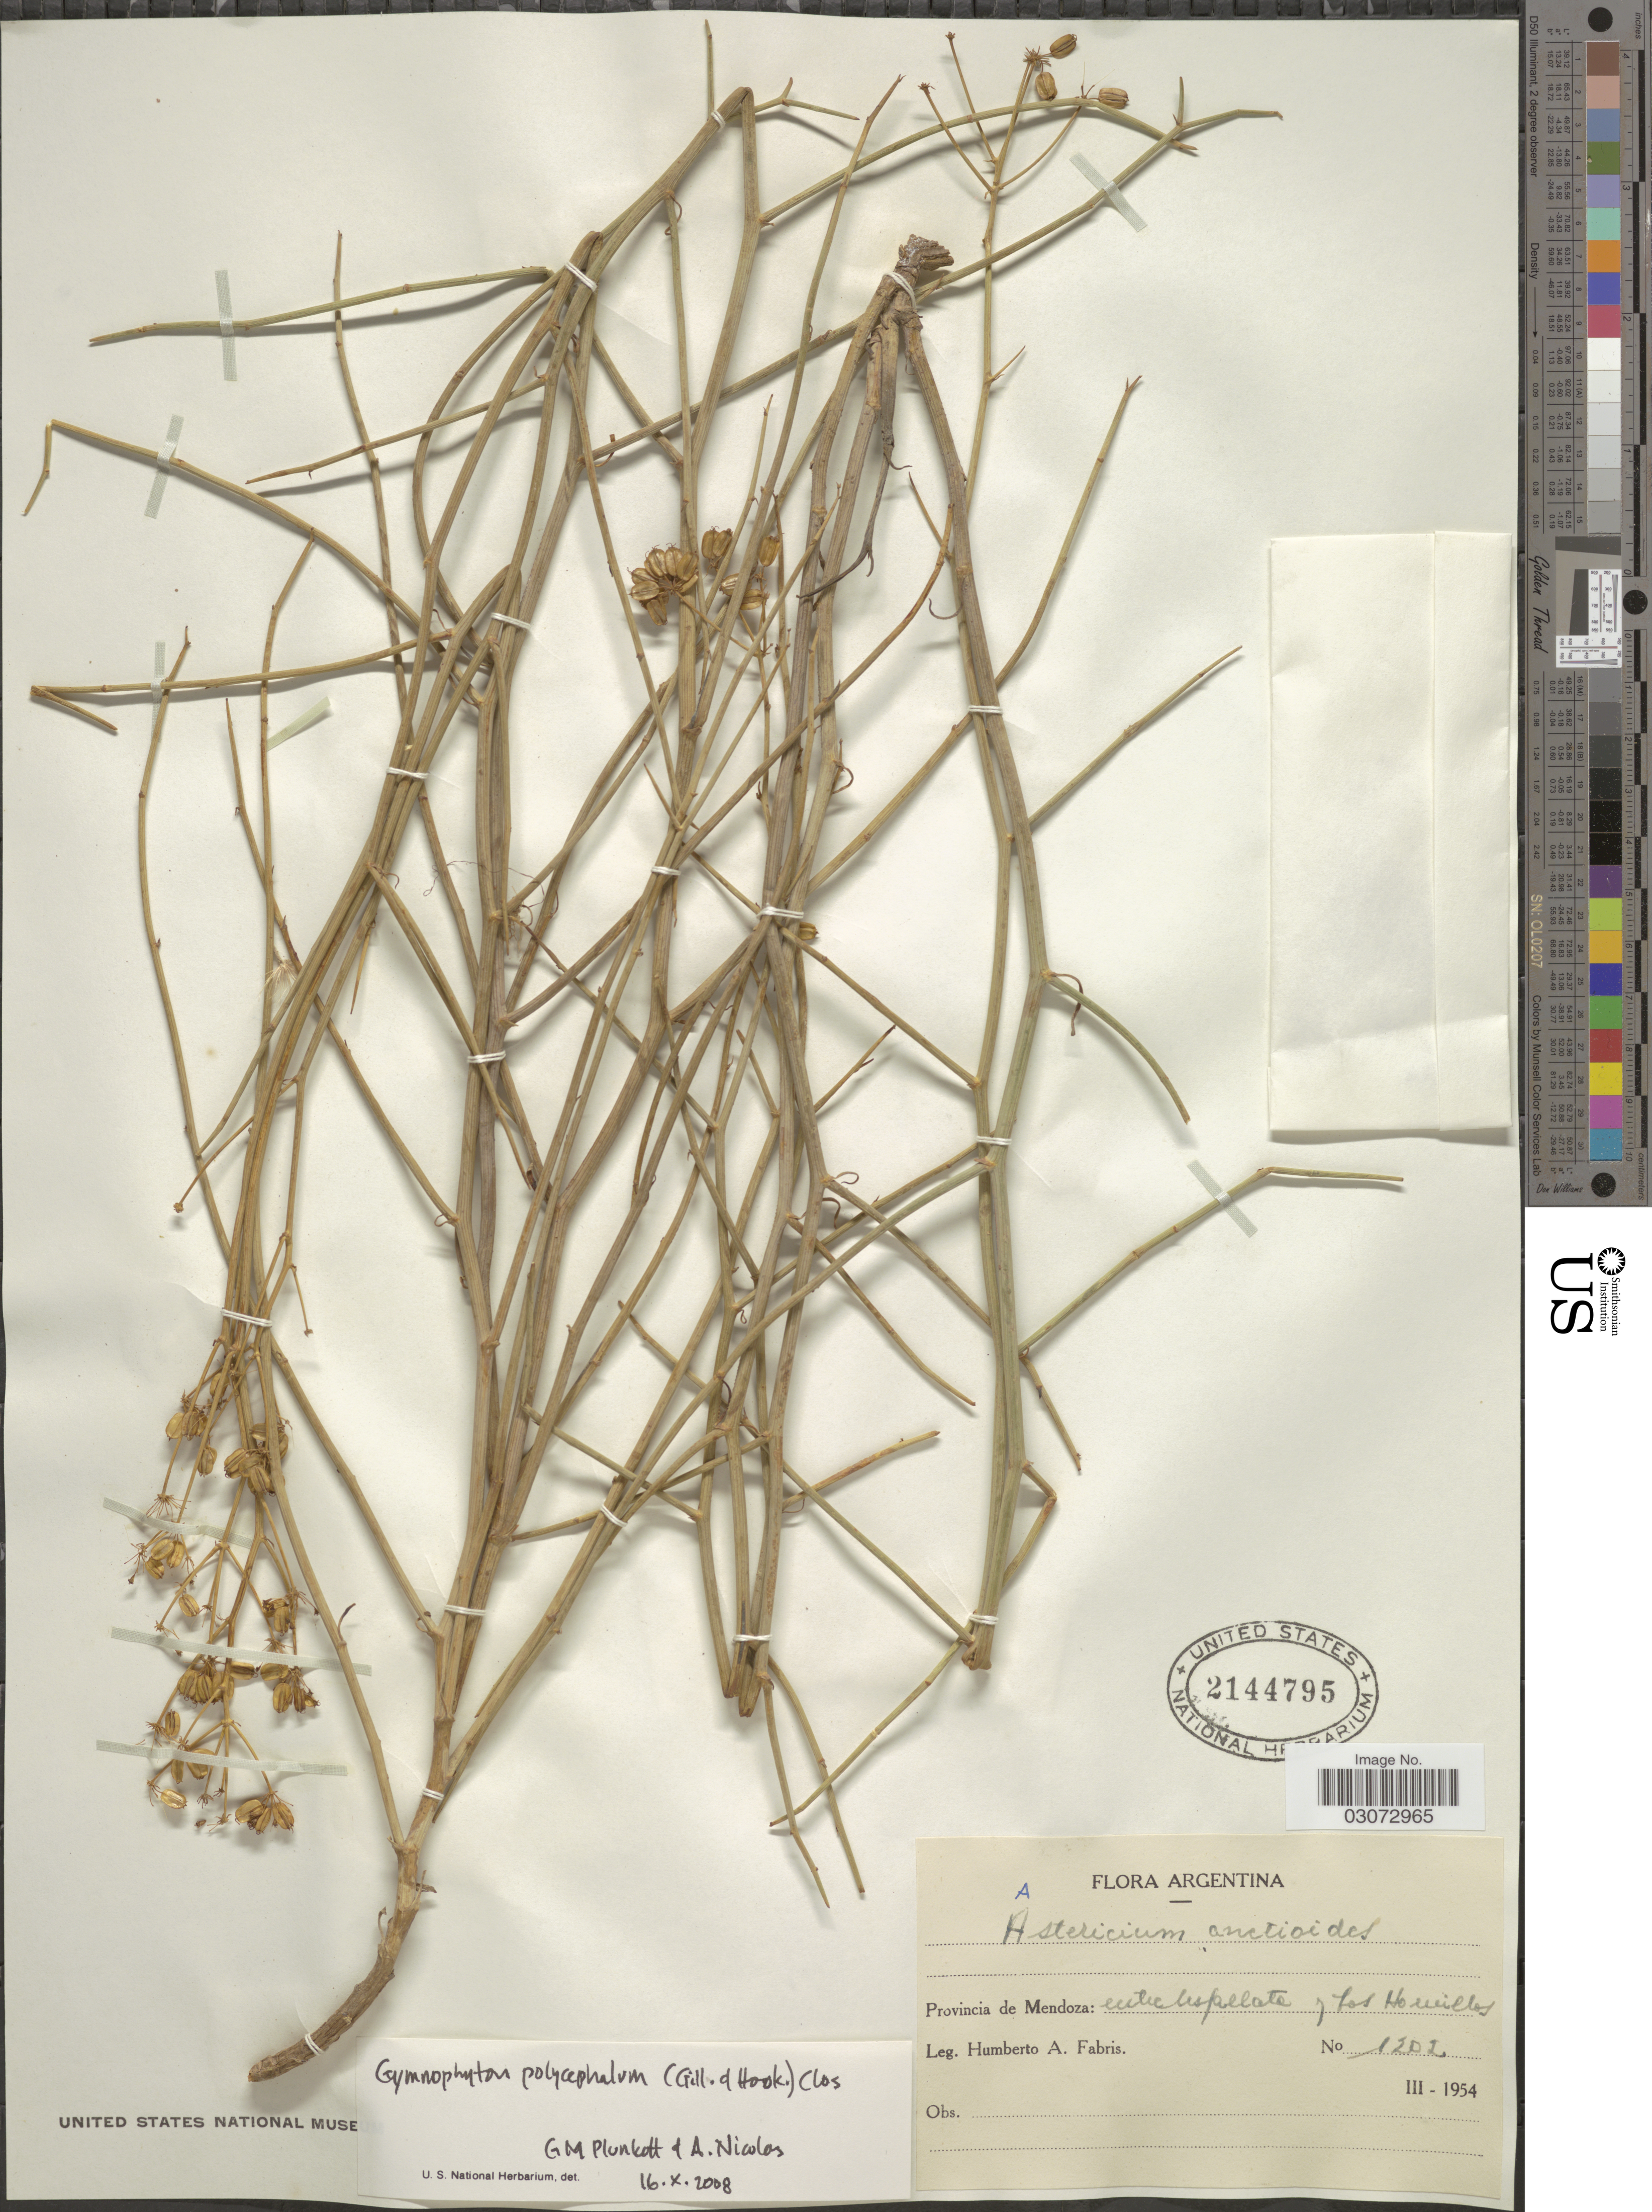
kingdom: Plantae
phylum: Tracheophyta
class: Magnoliopsida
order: Apiales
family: Apiaceae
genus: Gymnophyton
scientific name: Gymnophyton polycephalum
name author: Clos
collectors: H. A. Fabris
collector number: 1202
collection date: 1954-03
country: Argentina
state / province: Mendoza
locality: Los Hornillos..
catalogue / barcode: US 2144795